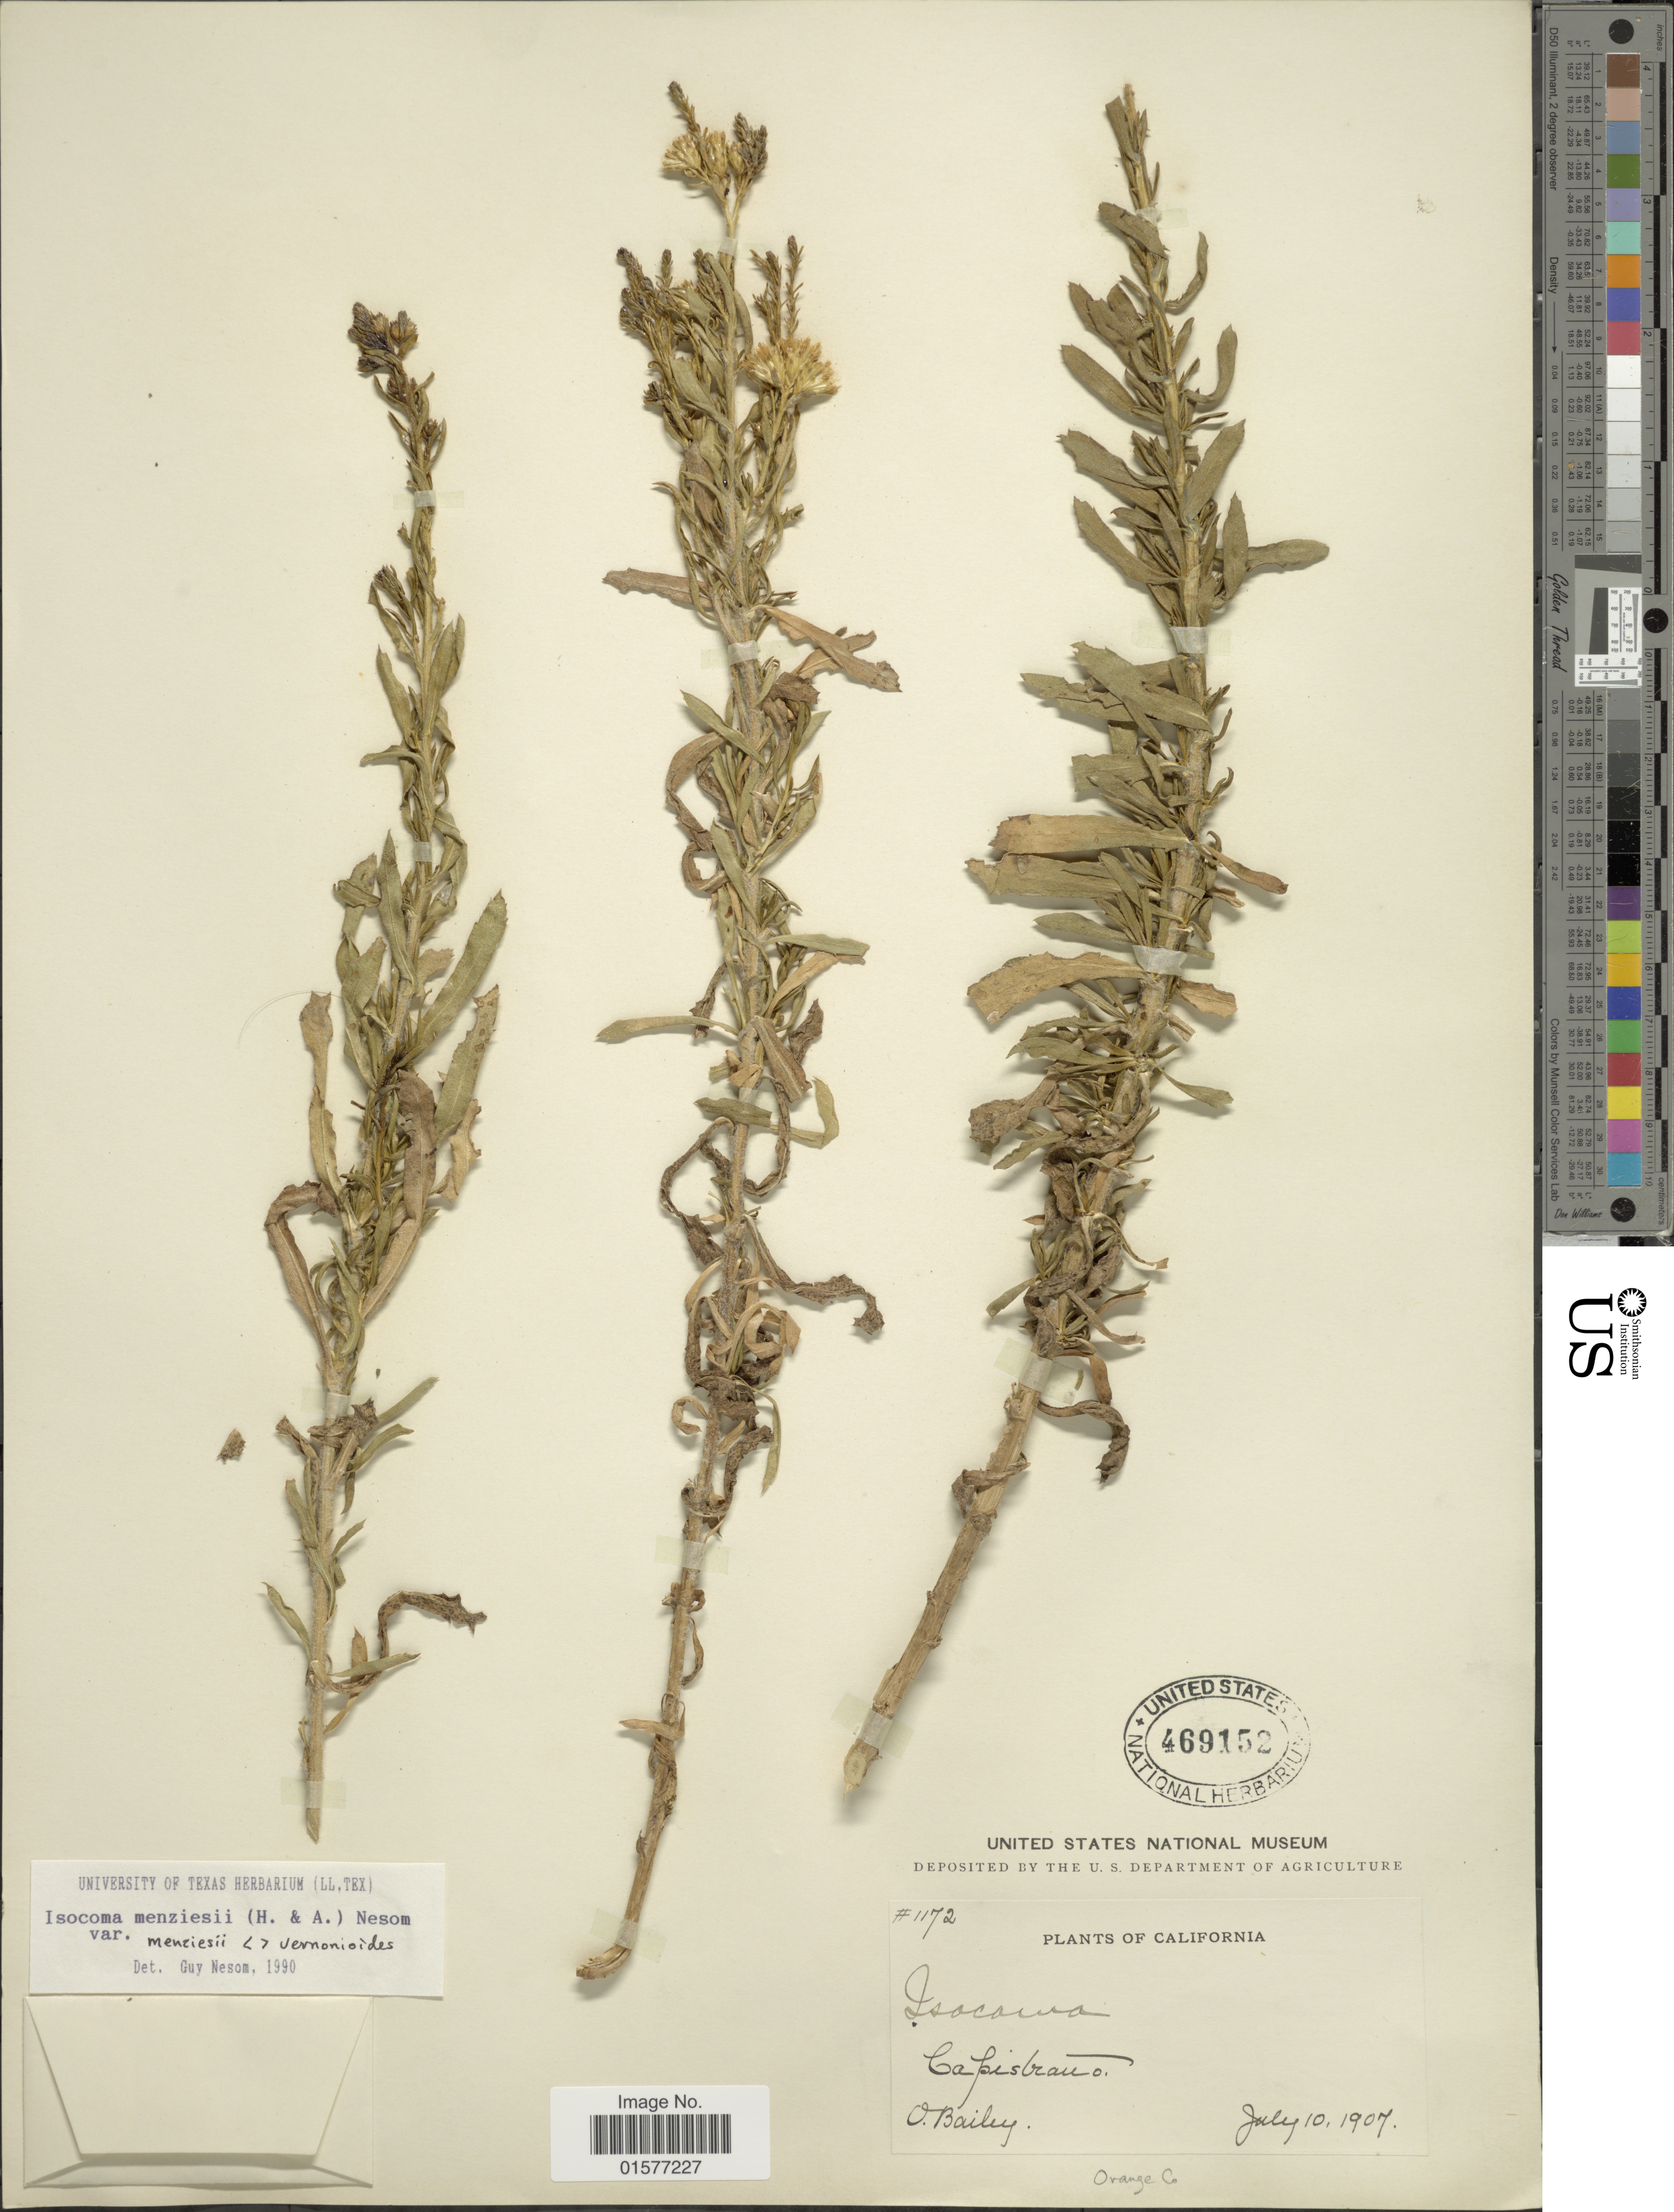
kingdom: Plantae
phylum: Tracheophyta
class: Magnoliopsida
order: Asterales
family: Asteraceae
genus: Isocoma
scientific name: Isocoma menziesii var. menziesii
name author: (Hook.) G.L. Nesom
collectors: V. Bailey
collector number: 1172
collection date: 1907-07-10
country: United States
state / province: California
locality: Capisbrano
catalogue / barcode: US 469152